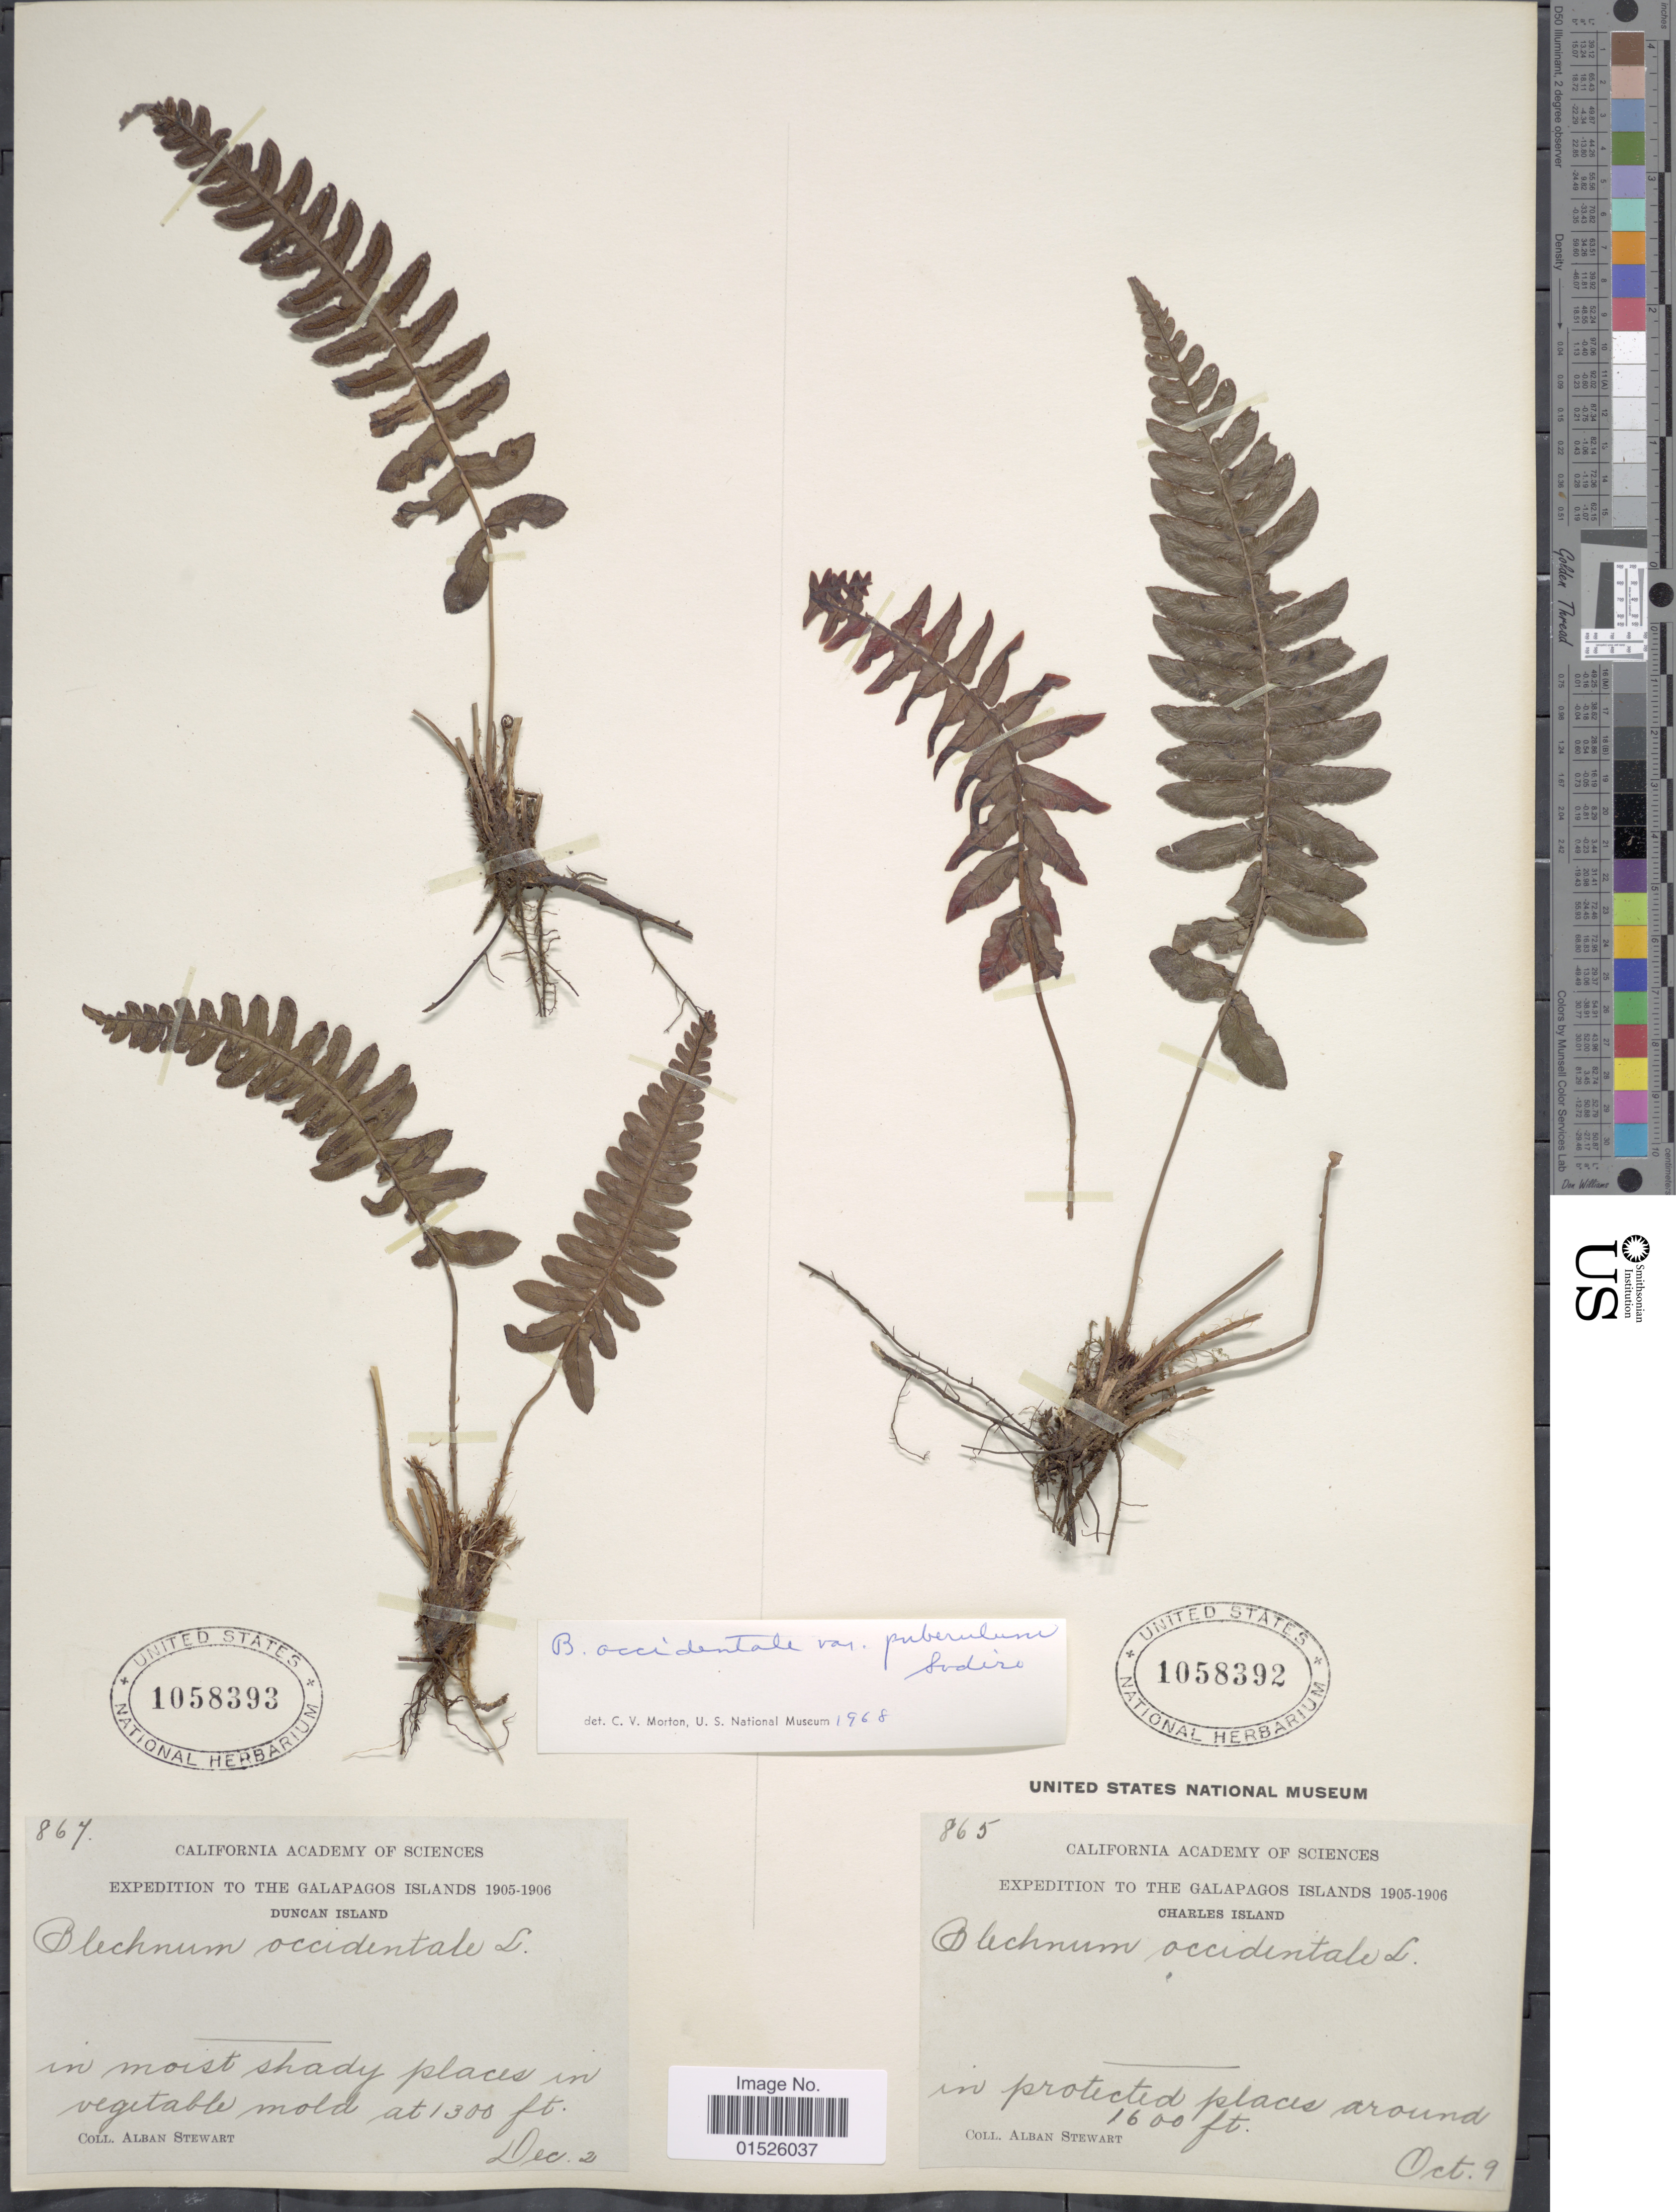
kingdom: Plantae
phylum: Tracheophyta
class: Polypodiopsida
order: Polypodiales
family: Blechnaceae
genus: Blechnum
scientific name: Blechnum glandulosum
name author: Link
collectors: A. Stewart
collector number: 865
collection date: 1905-10-09/1906-10-09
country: Ecuador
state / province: Colón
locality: Galapagos Islands, Charles Island.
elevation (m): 488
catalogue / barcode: US 1058392-2